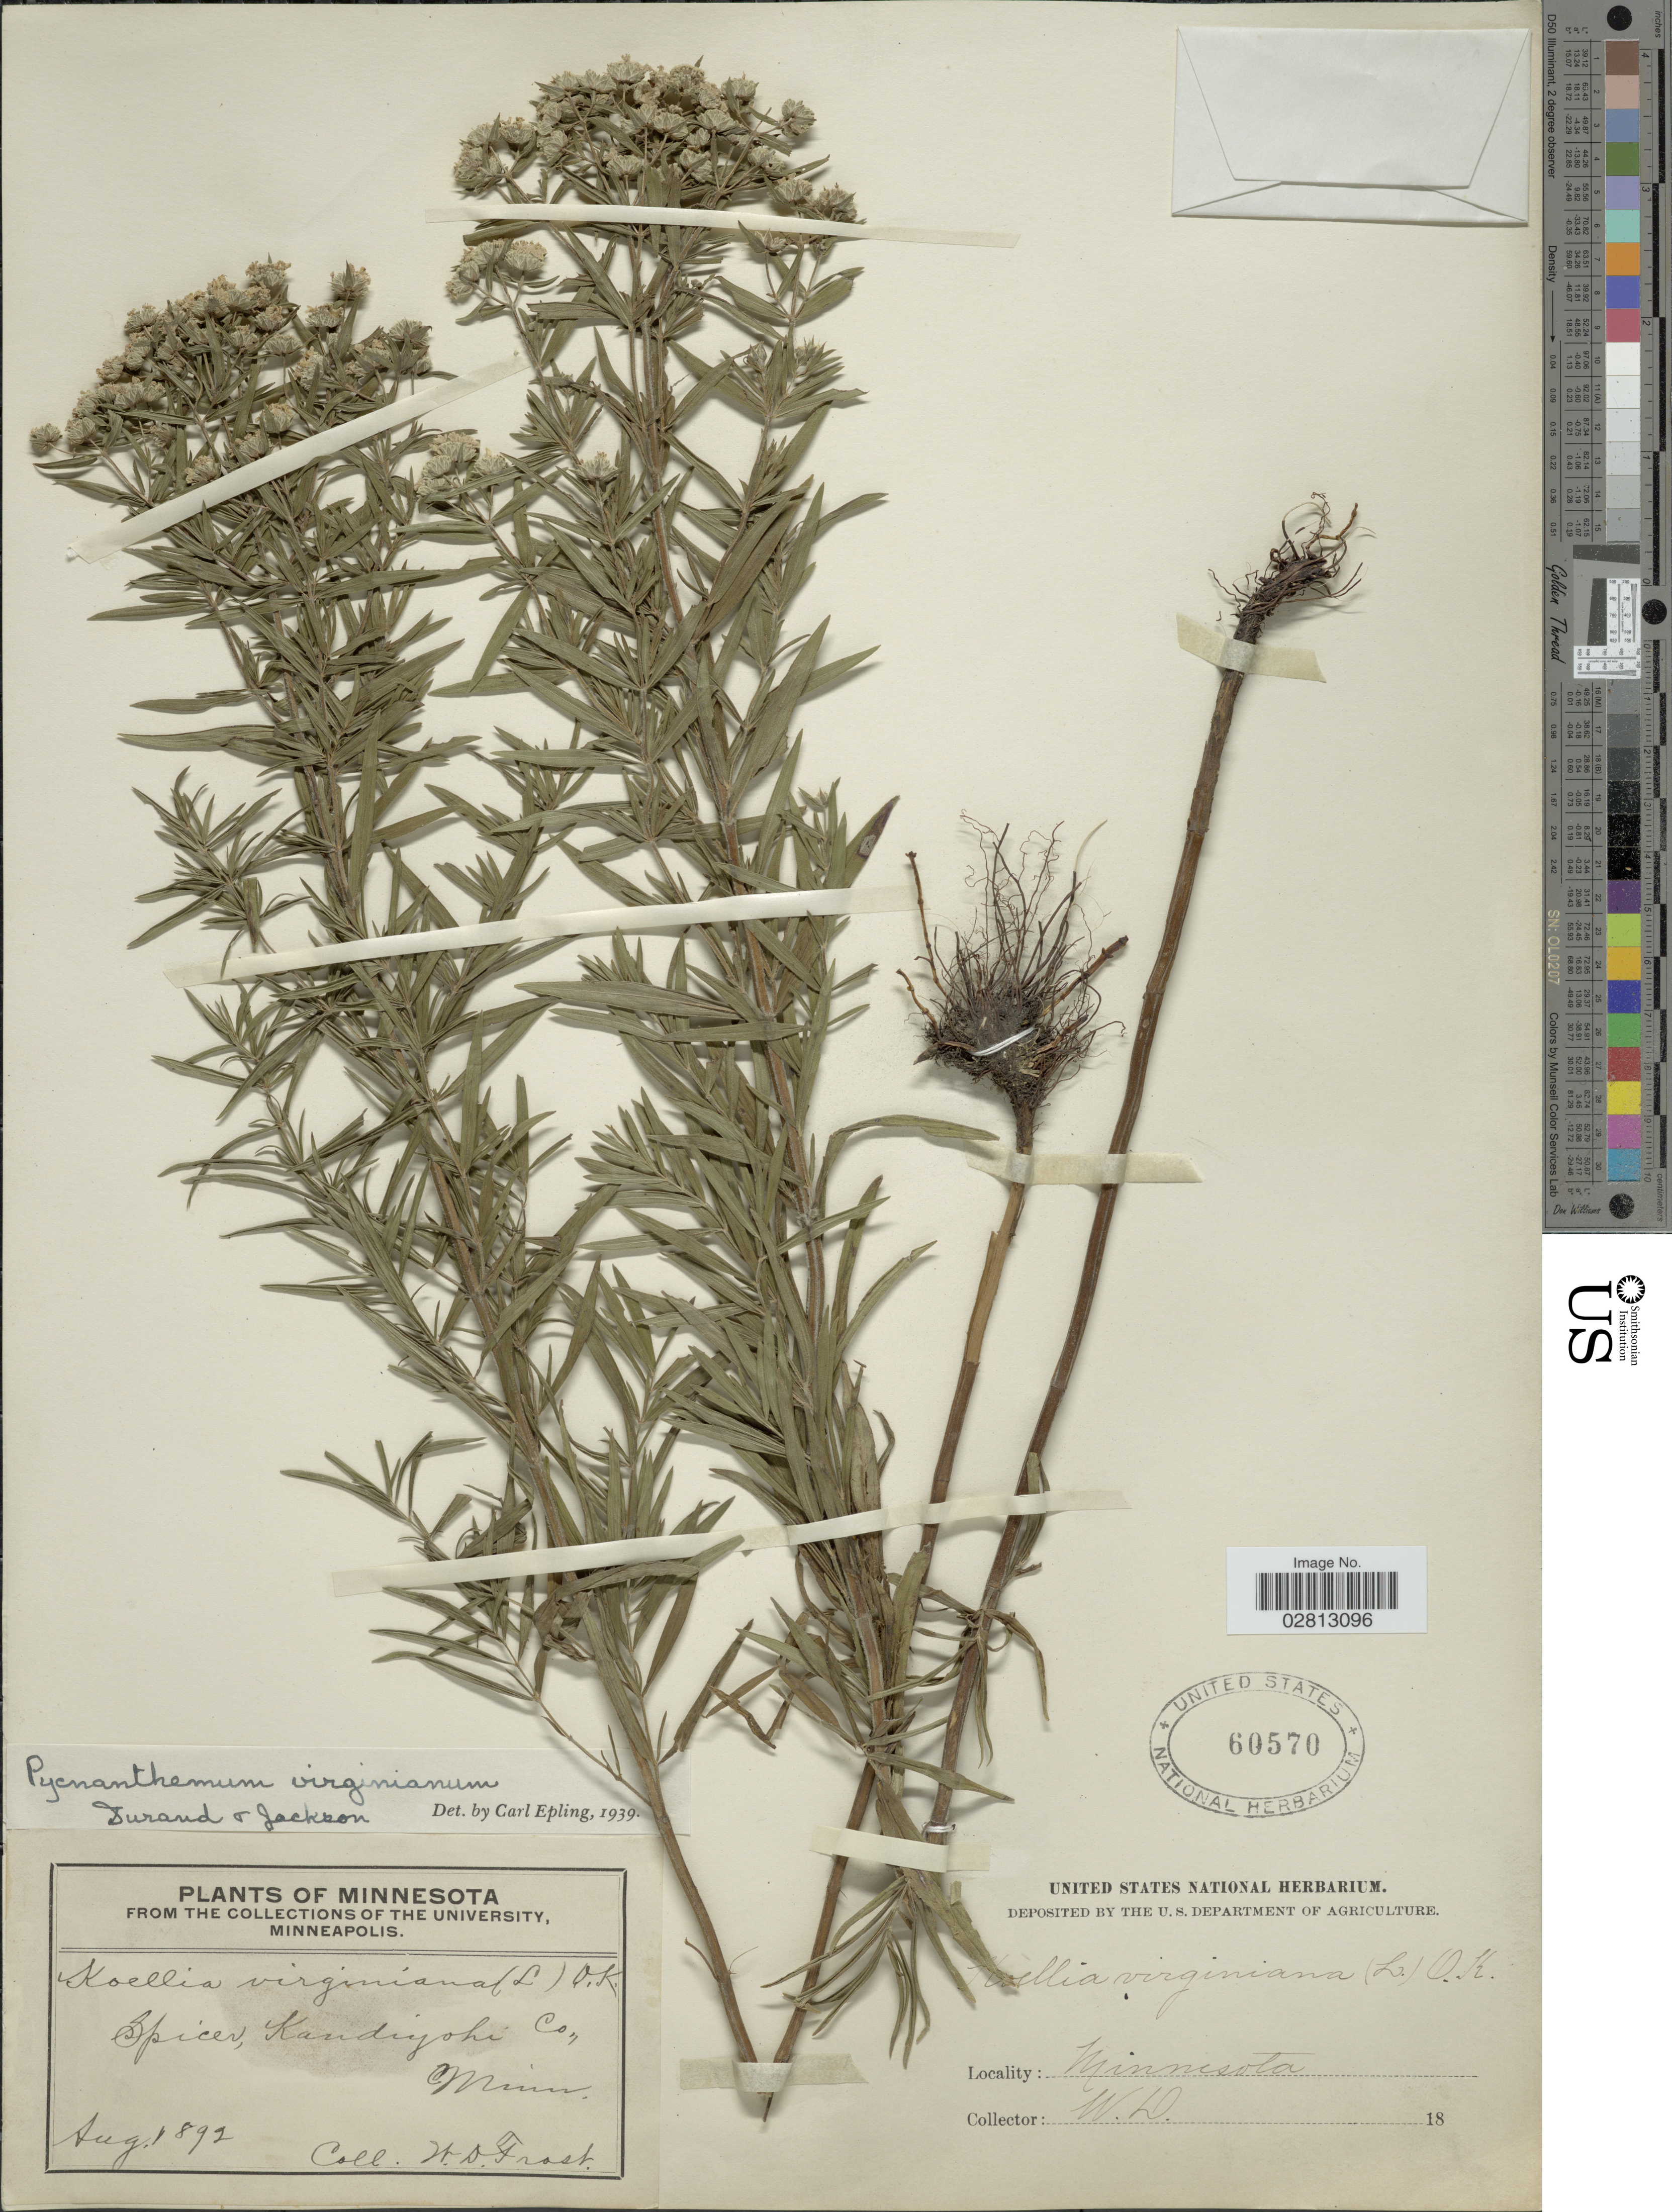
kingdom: Plantae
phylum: Tracheophyta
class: Magnoliopsida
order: Lamiales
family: Lamiaceae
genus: Pycnanthemum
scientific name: Pycnanthemum virginianum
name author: (L.) Durand & B.D. Jacks. ex B.L. Rob. & Fernald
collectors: W. Frost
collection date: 1892-08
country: United States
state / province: Minnesota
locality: Spicer, Kandiyohi Co.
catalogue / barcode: US 60570